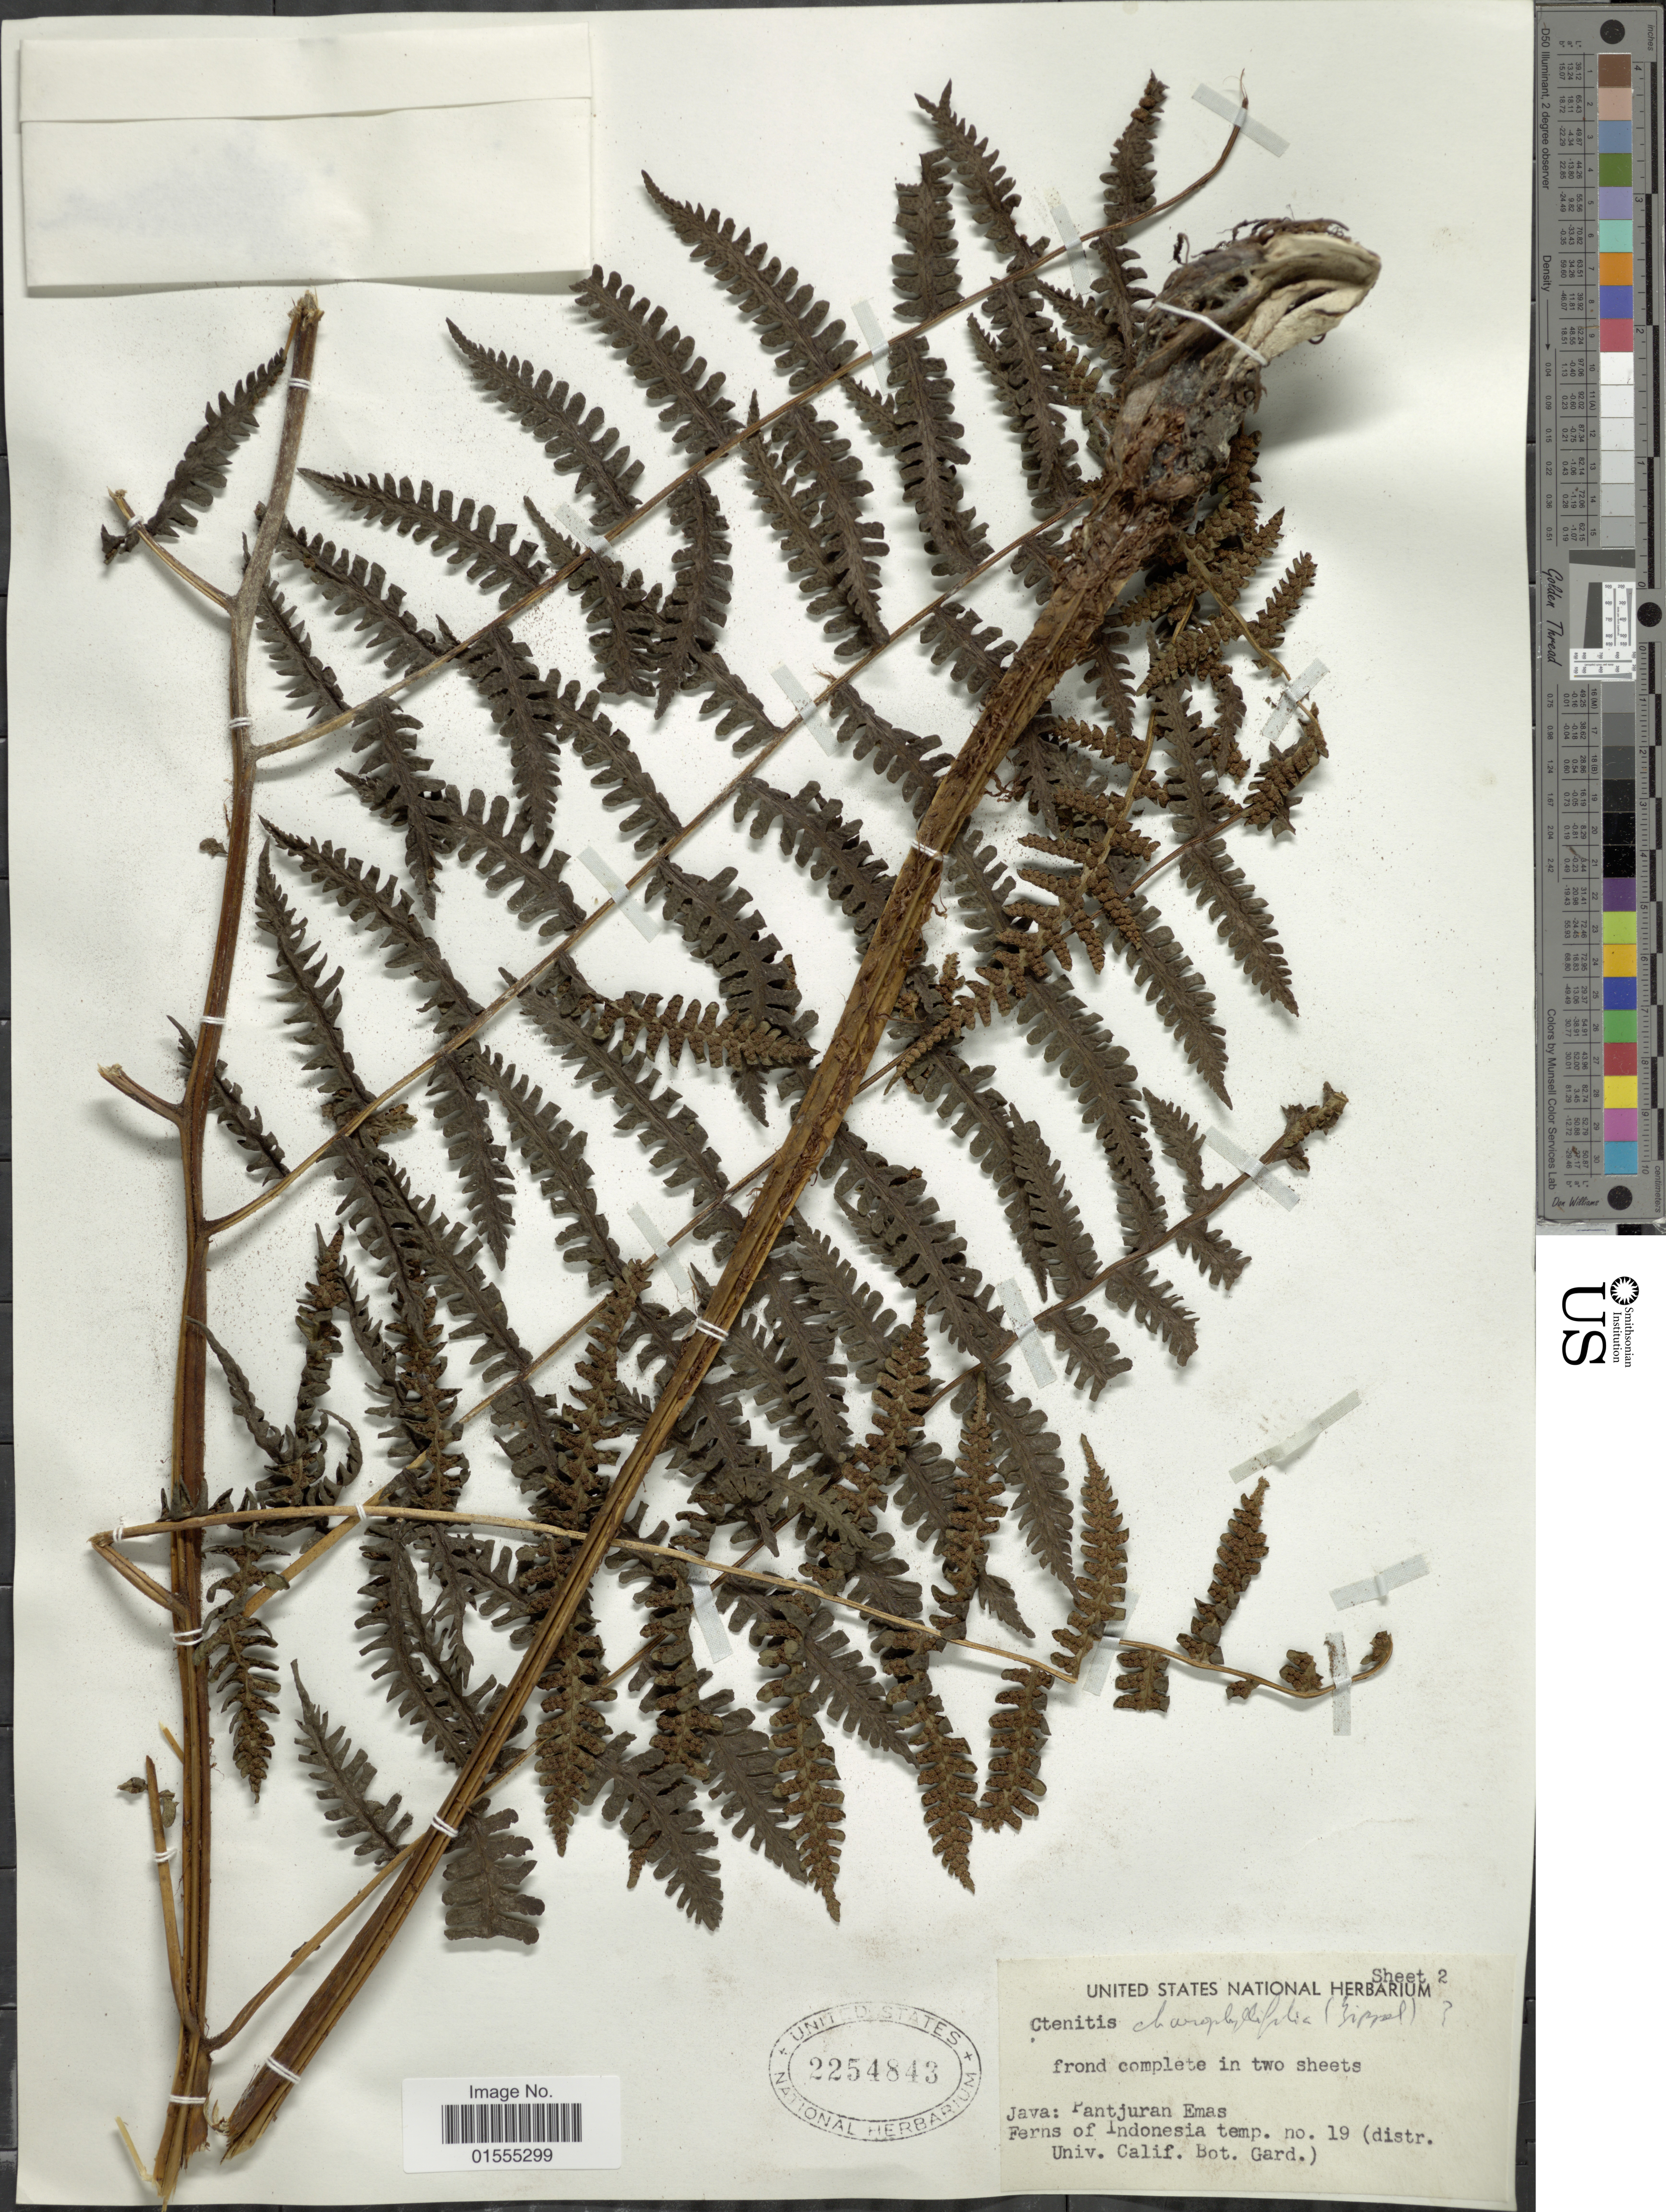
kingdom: Plantae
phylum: Tracheophyta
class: Polypodiopsida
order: Polypodiales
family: Dryopteridaceae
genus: Dryopteris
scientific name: Dryopteris chaerophyllifolia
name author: (Zippel) C. Chr.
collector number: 19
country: Indonesia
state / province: Java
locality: Pantjuran Emas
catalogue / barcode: US 2254843